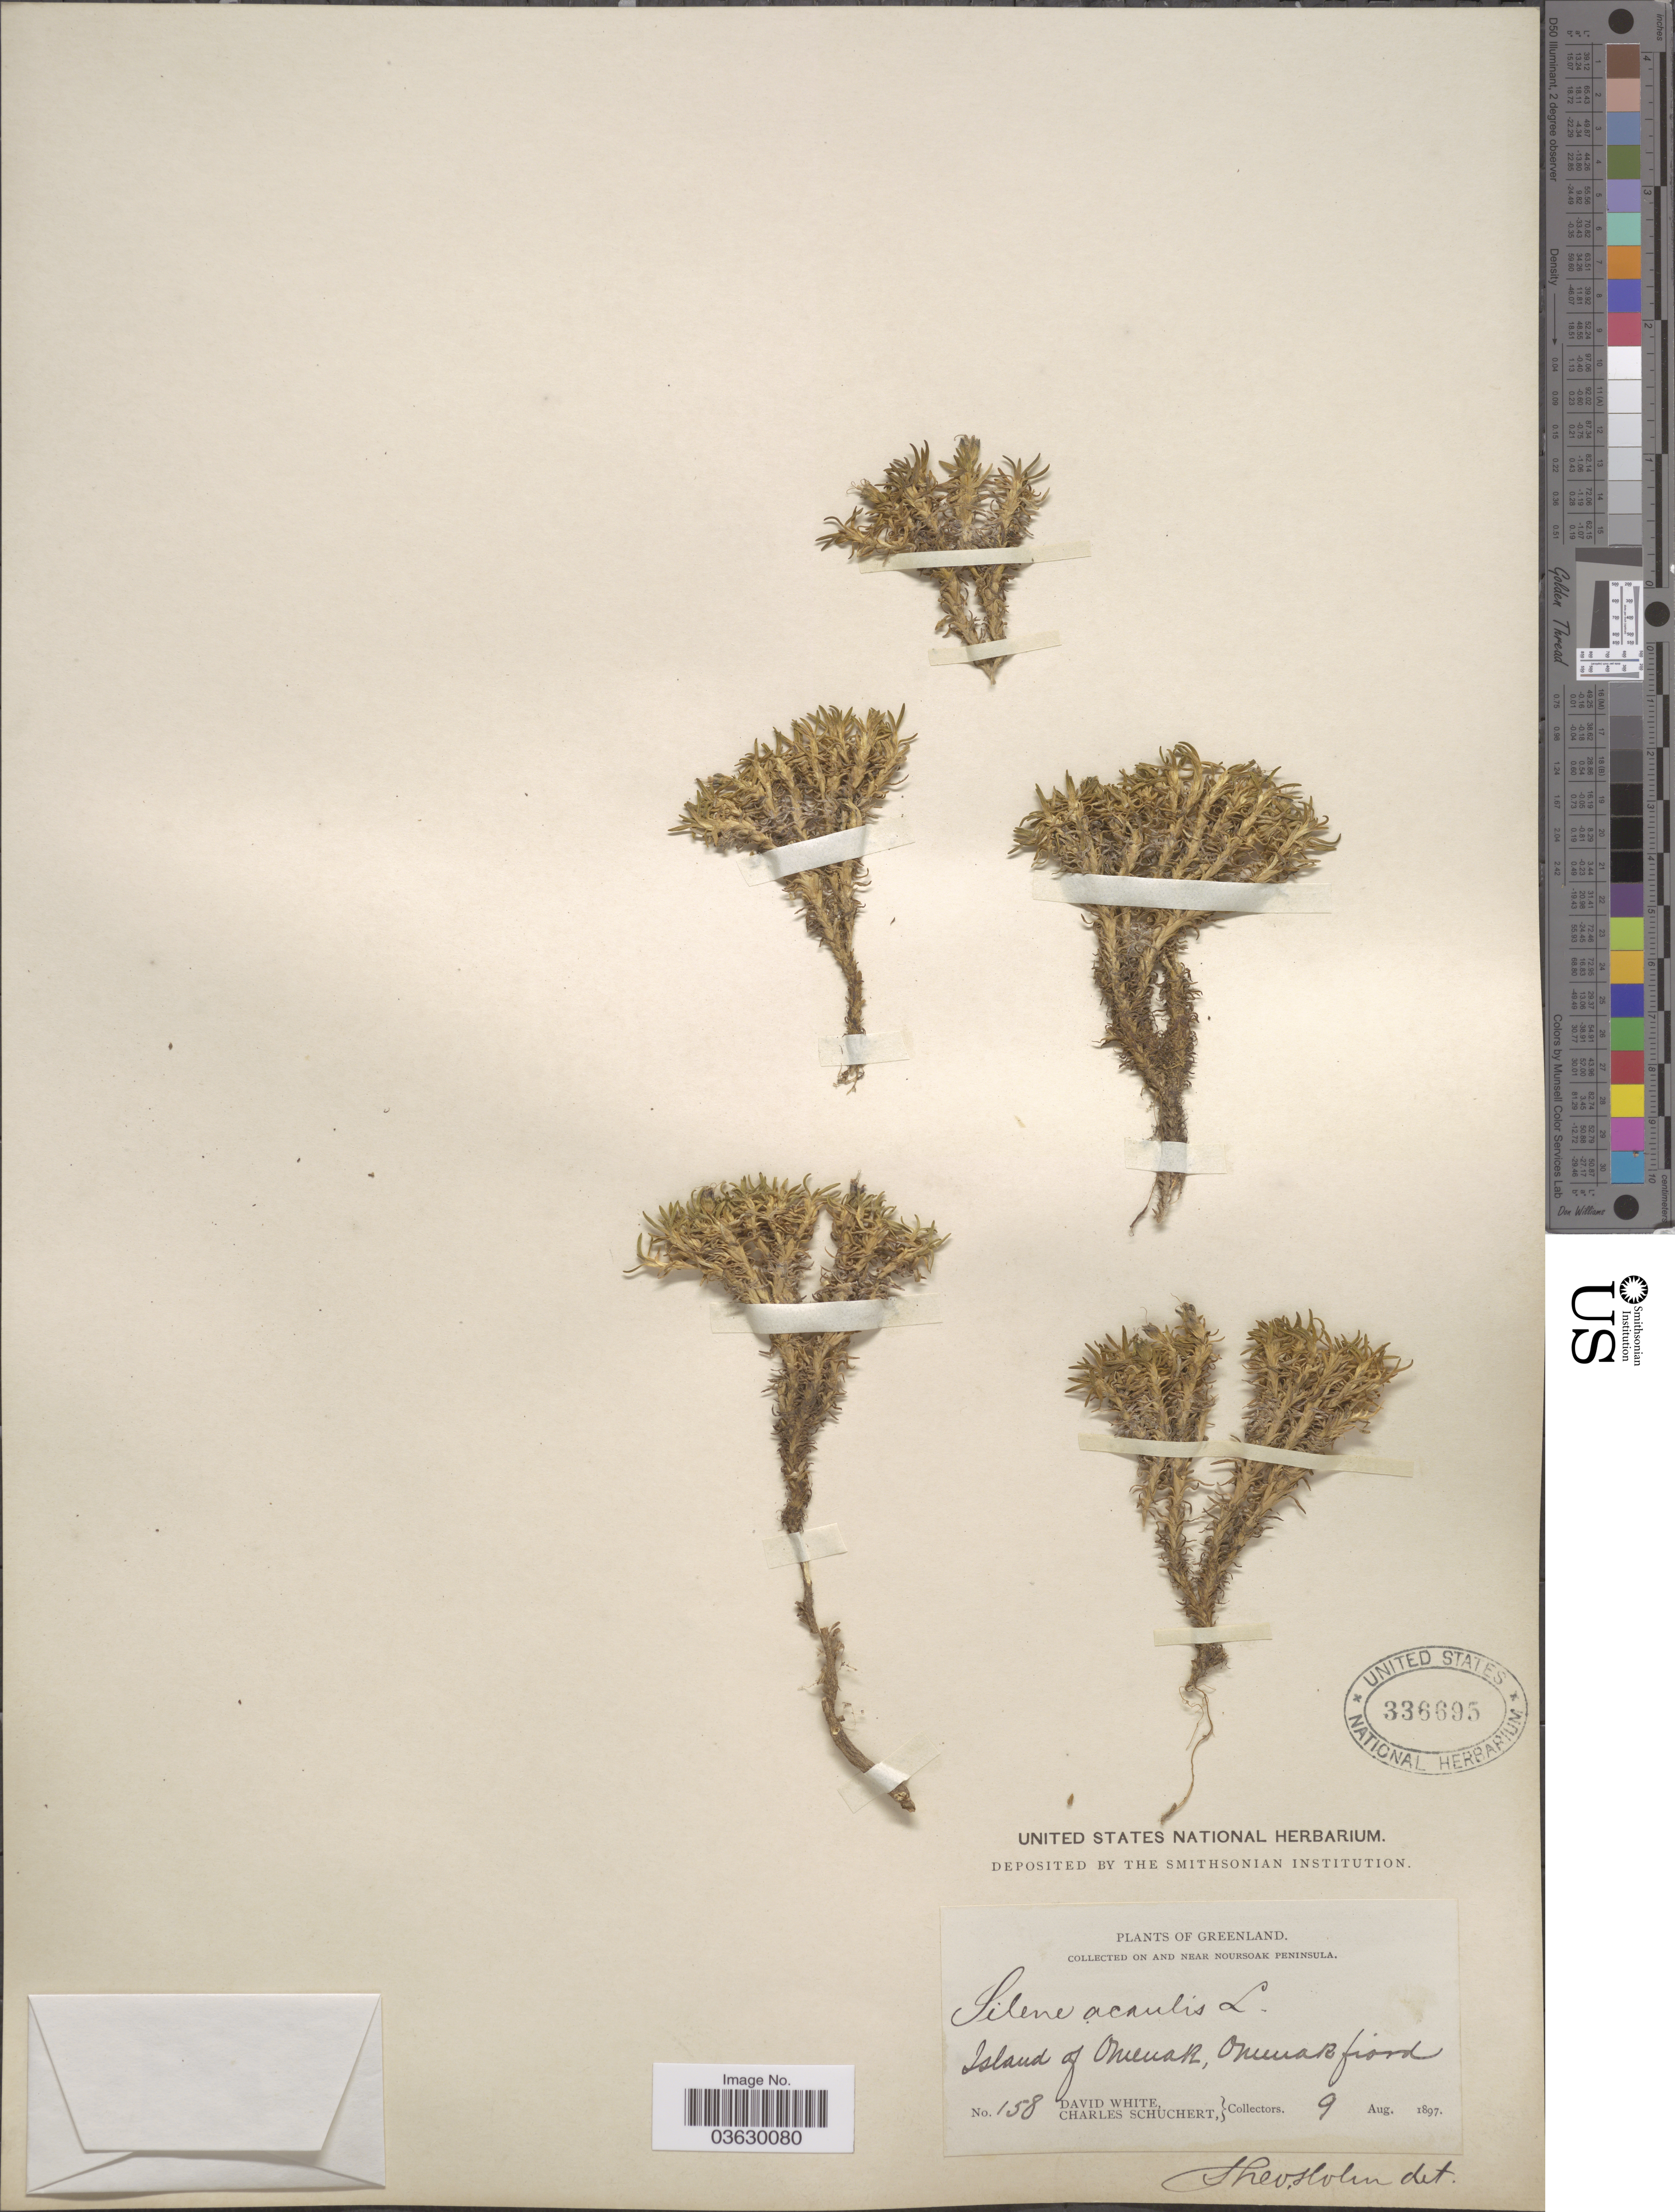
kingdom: Plantae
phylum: Tracheophyta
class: Magnoliopsida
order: Caryophyllales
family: Caryophyllaceae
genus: Silene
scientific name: Silene acaulis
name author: (L.) Jacq.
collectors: D. White & C. Schuchert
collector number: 158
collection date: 1897-08-09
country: Greenland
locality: On and near Noursoak Peninsula. Island of Omenak, Omenakfiord.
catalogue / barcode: US 336695